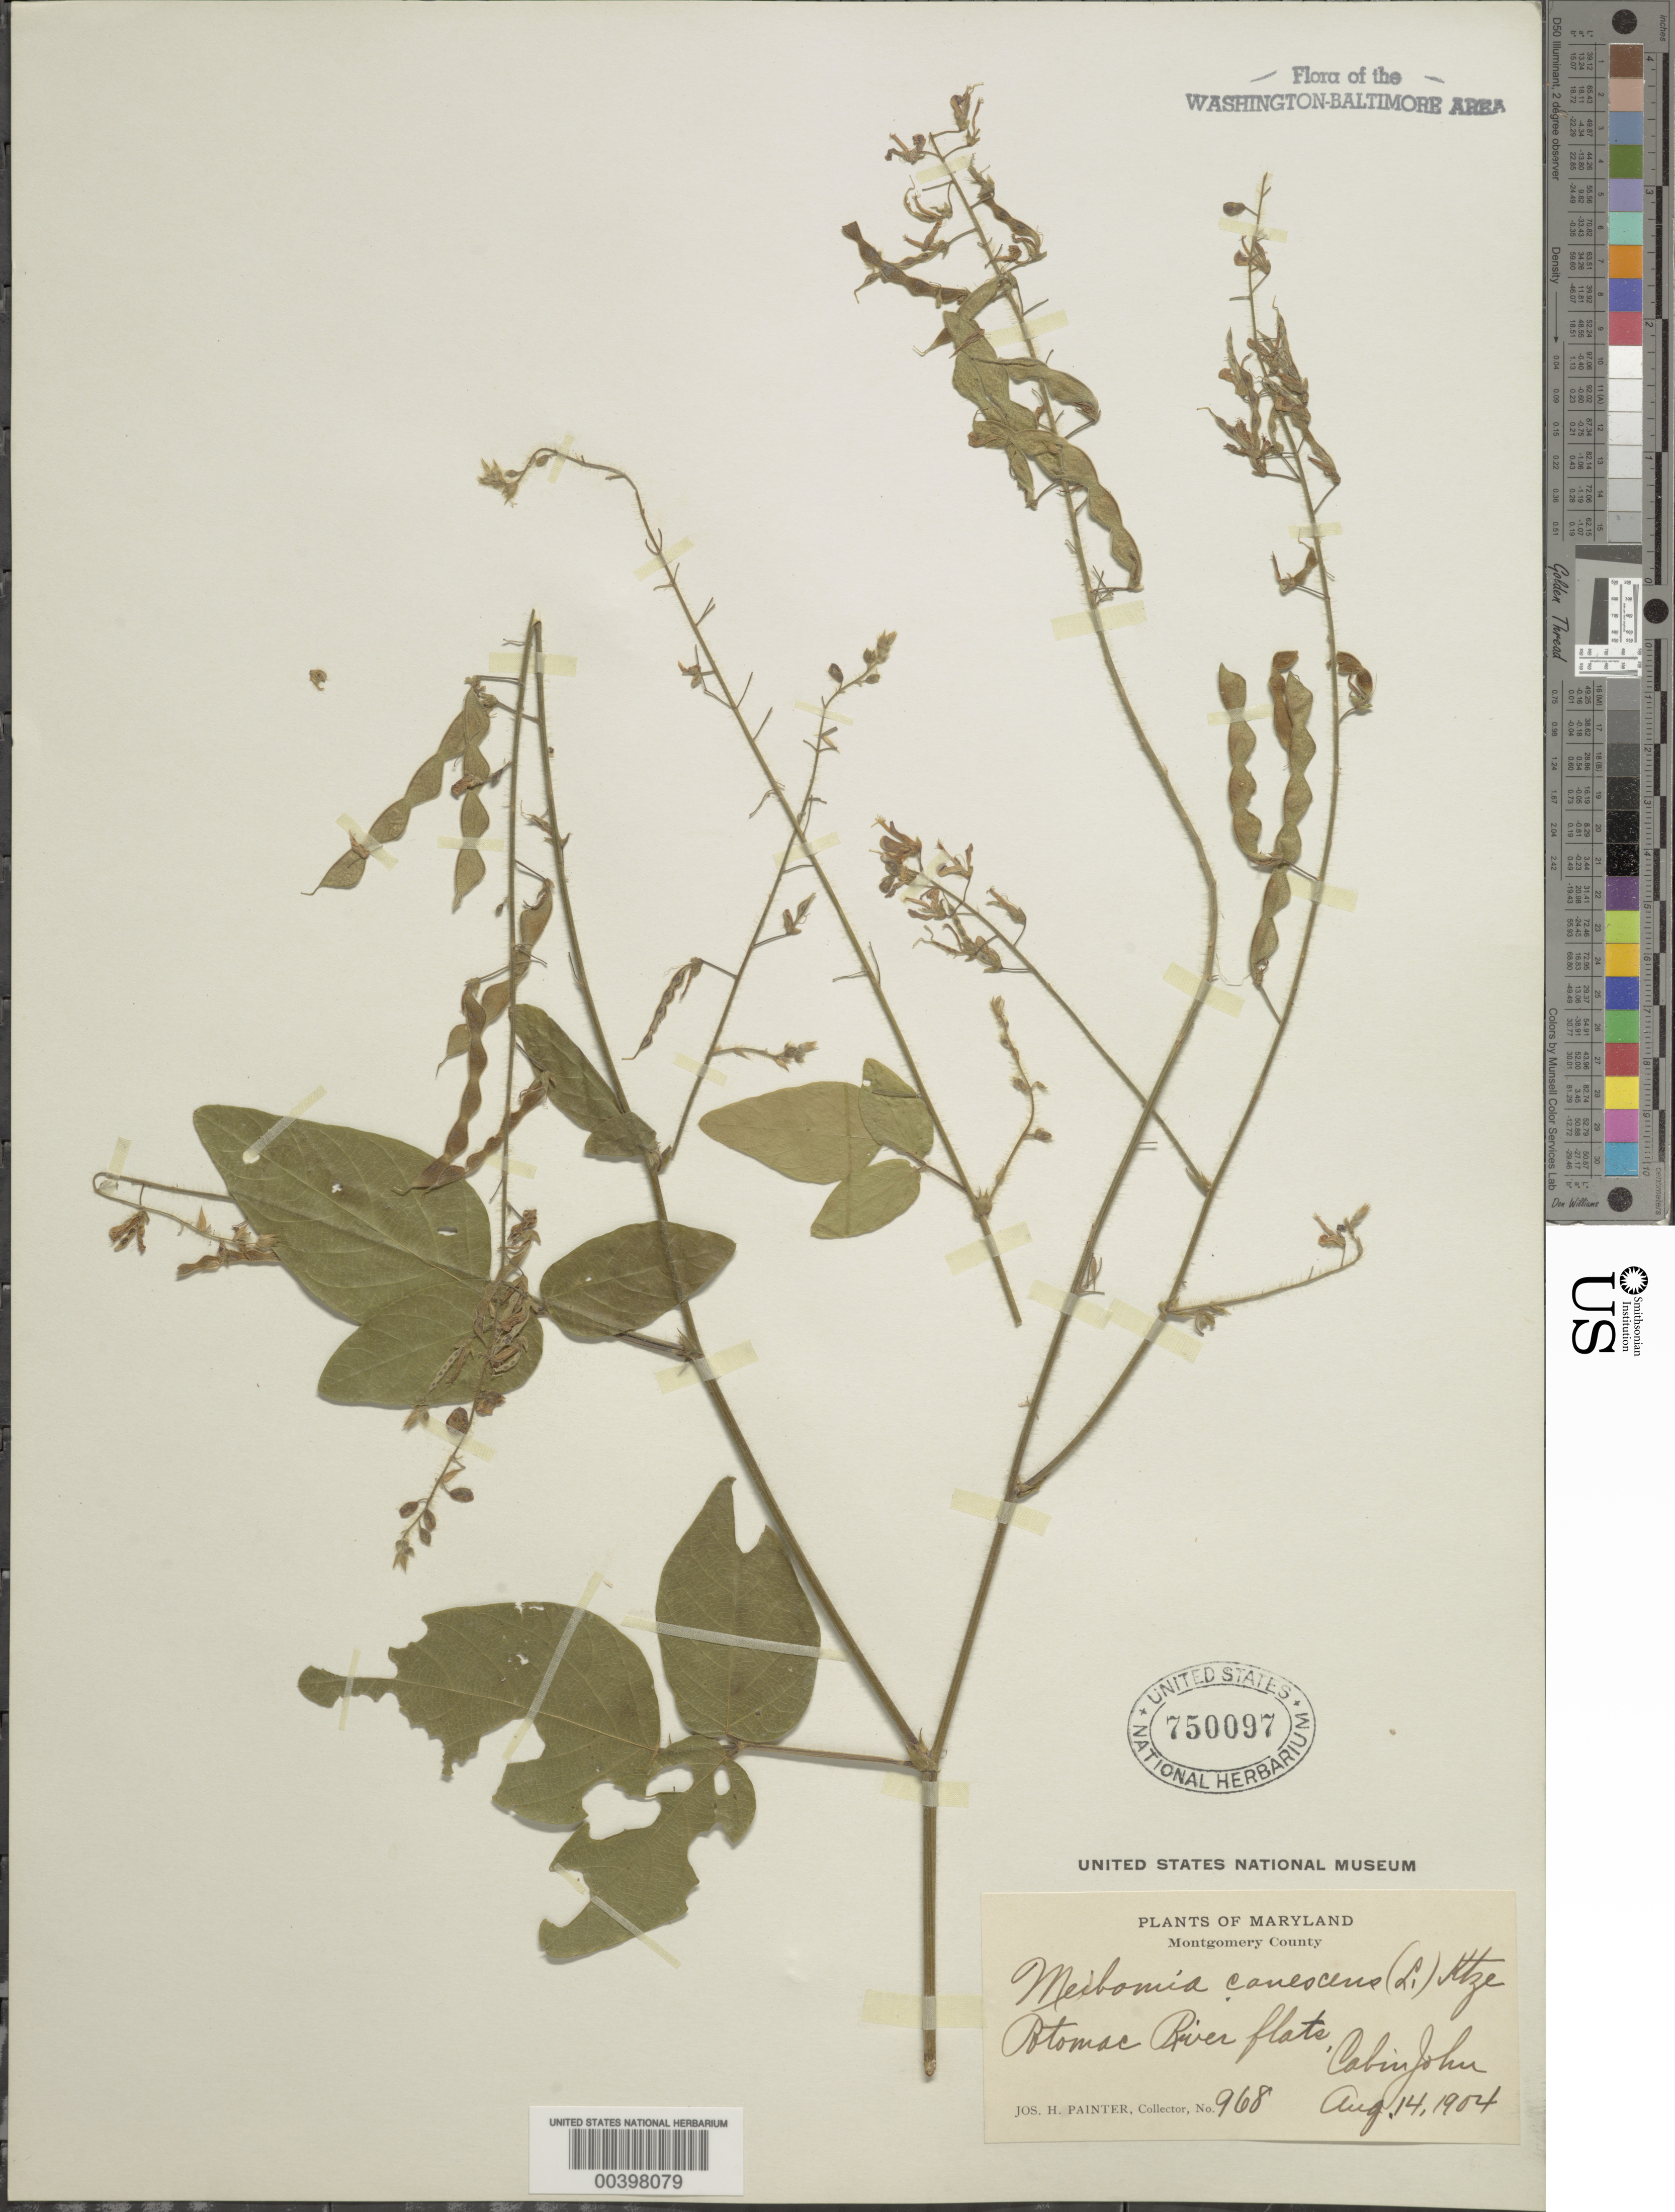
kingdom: Plantae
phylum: Tracheophyta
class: Magnoliopsida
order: Fabales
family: Fabaceae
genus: Desmodium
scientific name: Desmodium canescens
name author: (L.) DC.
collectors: J. H. Painter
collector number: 968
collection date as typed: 14 Aug 1904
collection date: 1904-08-14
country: United States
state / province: Maryland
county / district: Montgomery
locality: River flats, Cabin John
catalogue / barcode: US 750097